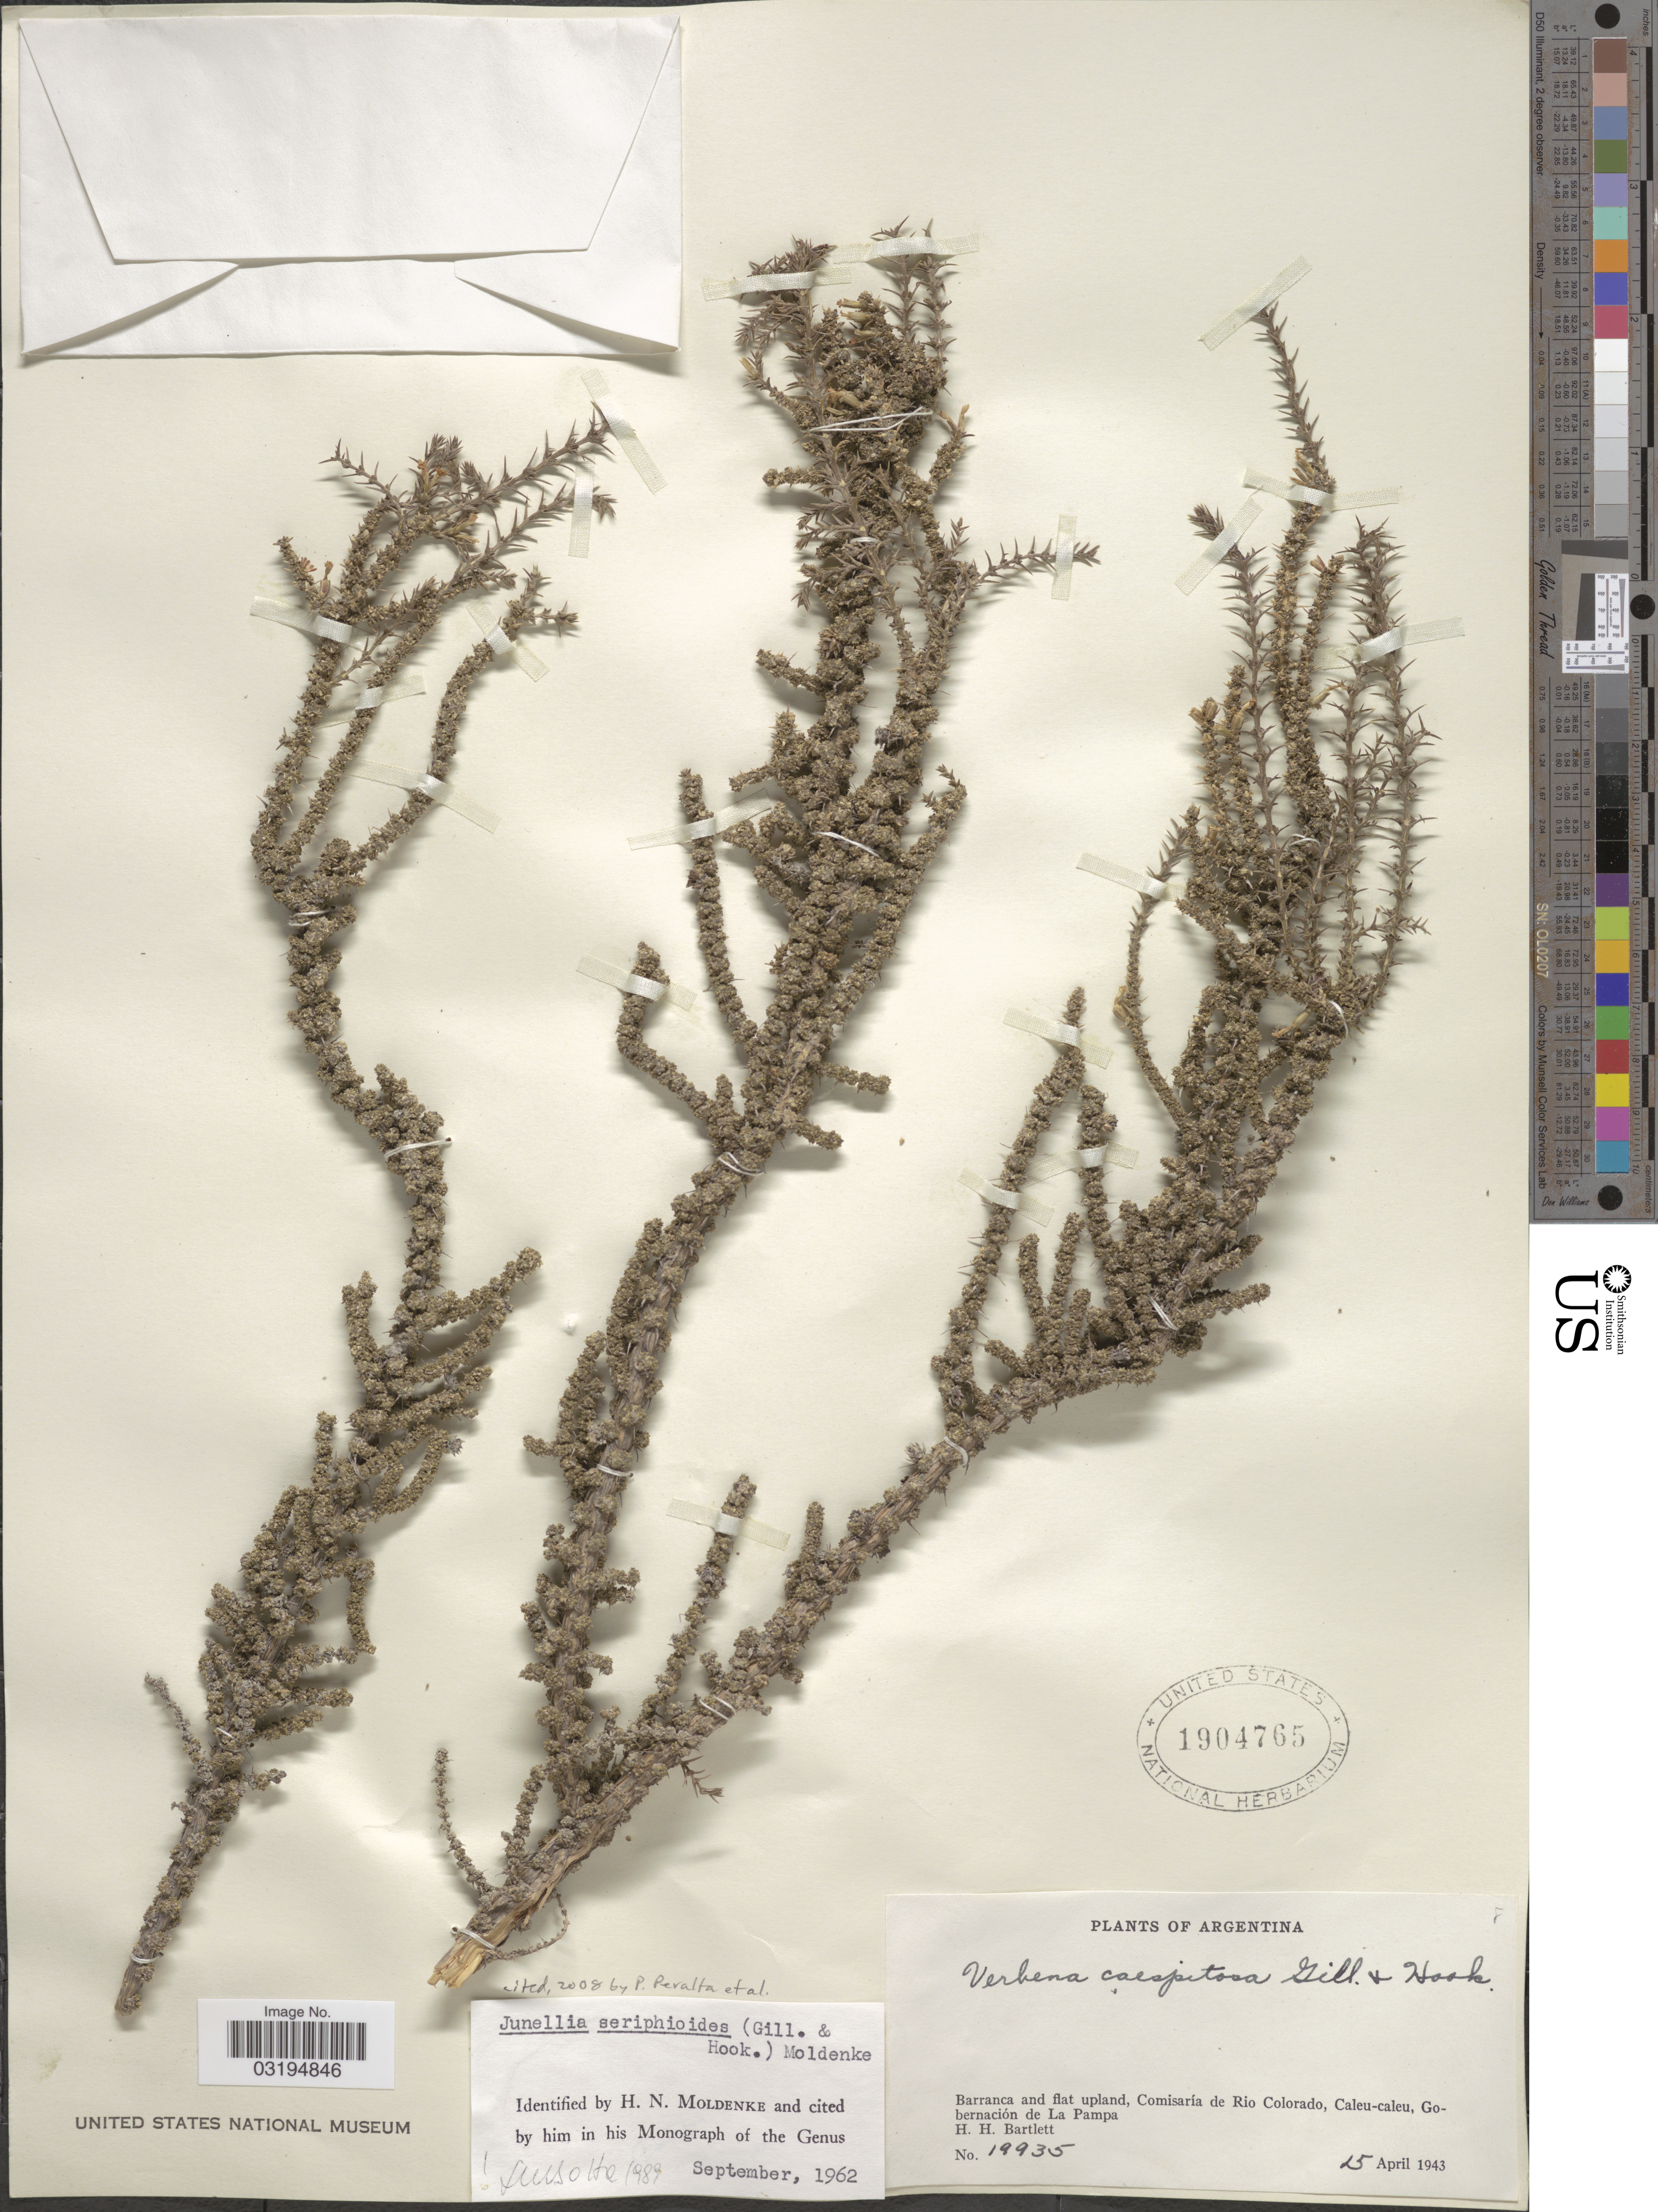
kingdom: Plantae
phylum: Tracheophyta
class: Magnoliopsida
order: Lamiales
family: Verbenaceae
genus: Junellia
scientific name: Junellia seriphioides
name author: (Gillies & Hook.) Moldenke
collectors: H. H. Bartlett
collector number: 19935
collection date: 1943-04-15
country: Argentina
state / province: La Pampa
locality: Barranca and flat upland, Comisaría de Rio Colorado, Caleu-Caleu, Gobernación de La Pampa.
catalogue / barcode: US 1904765